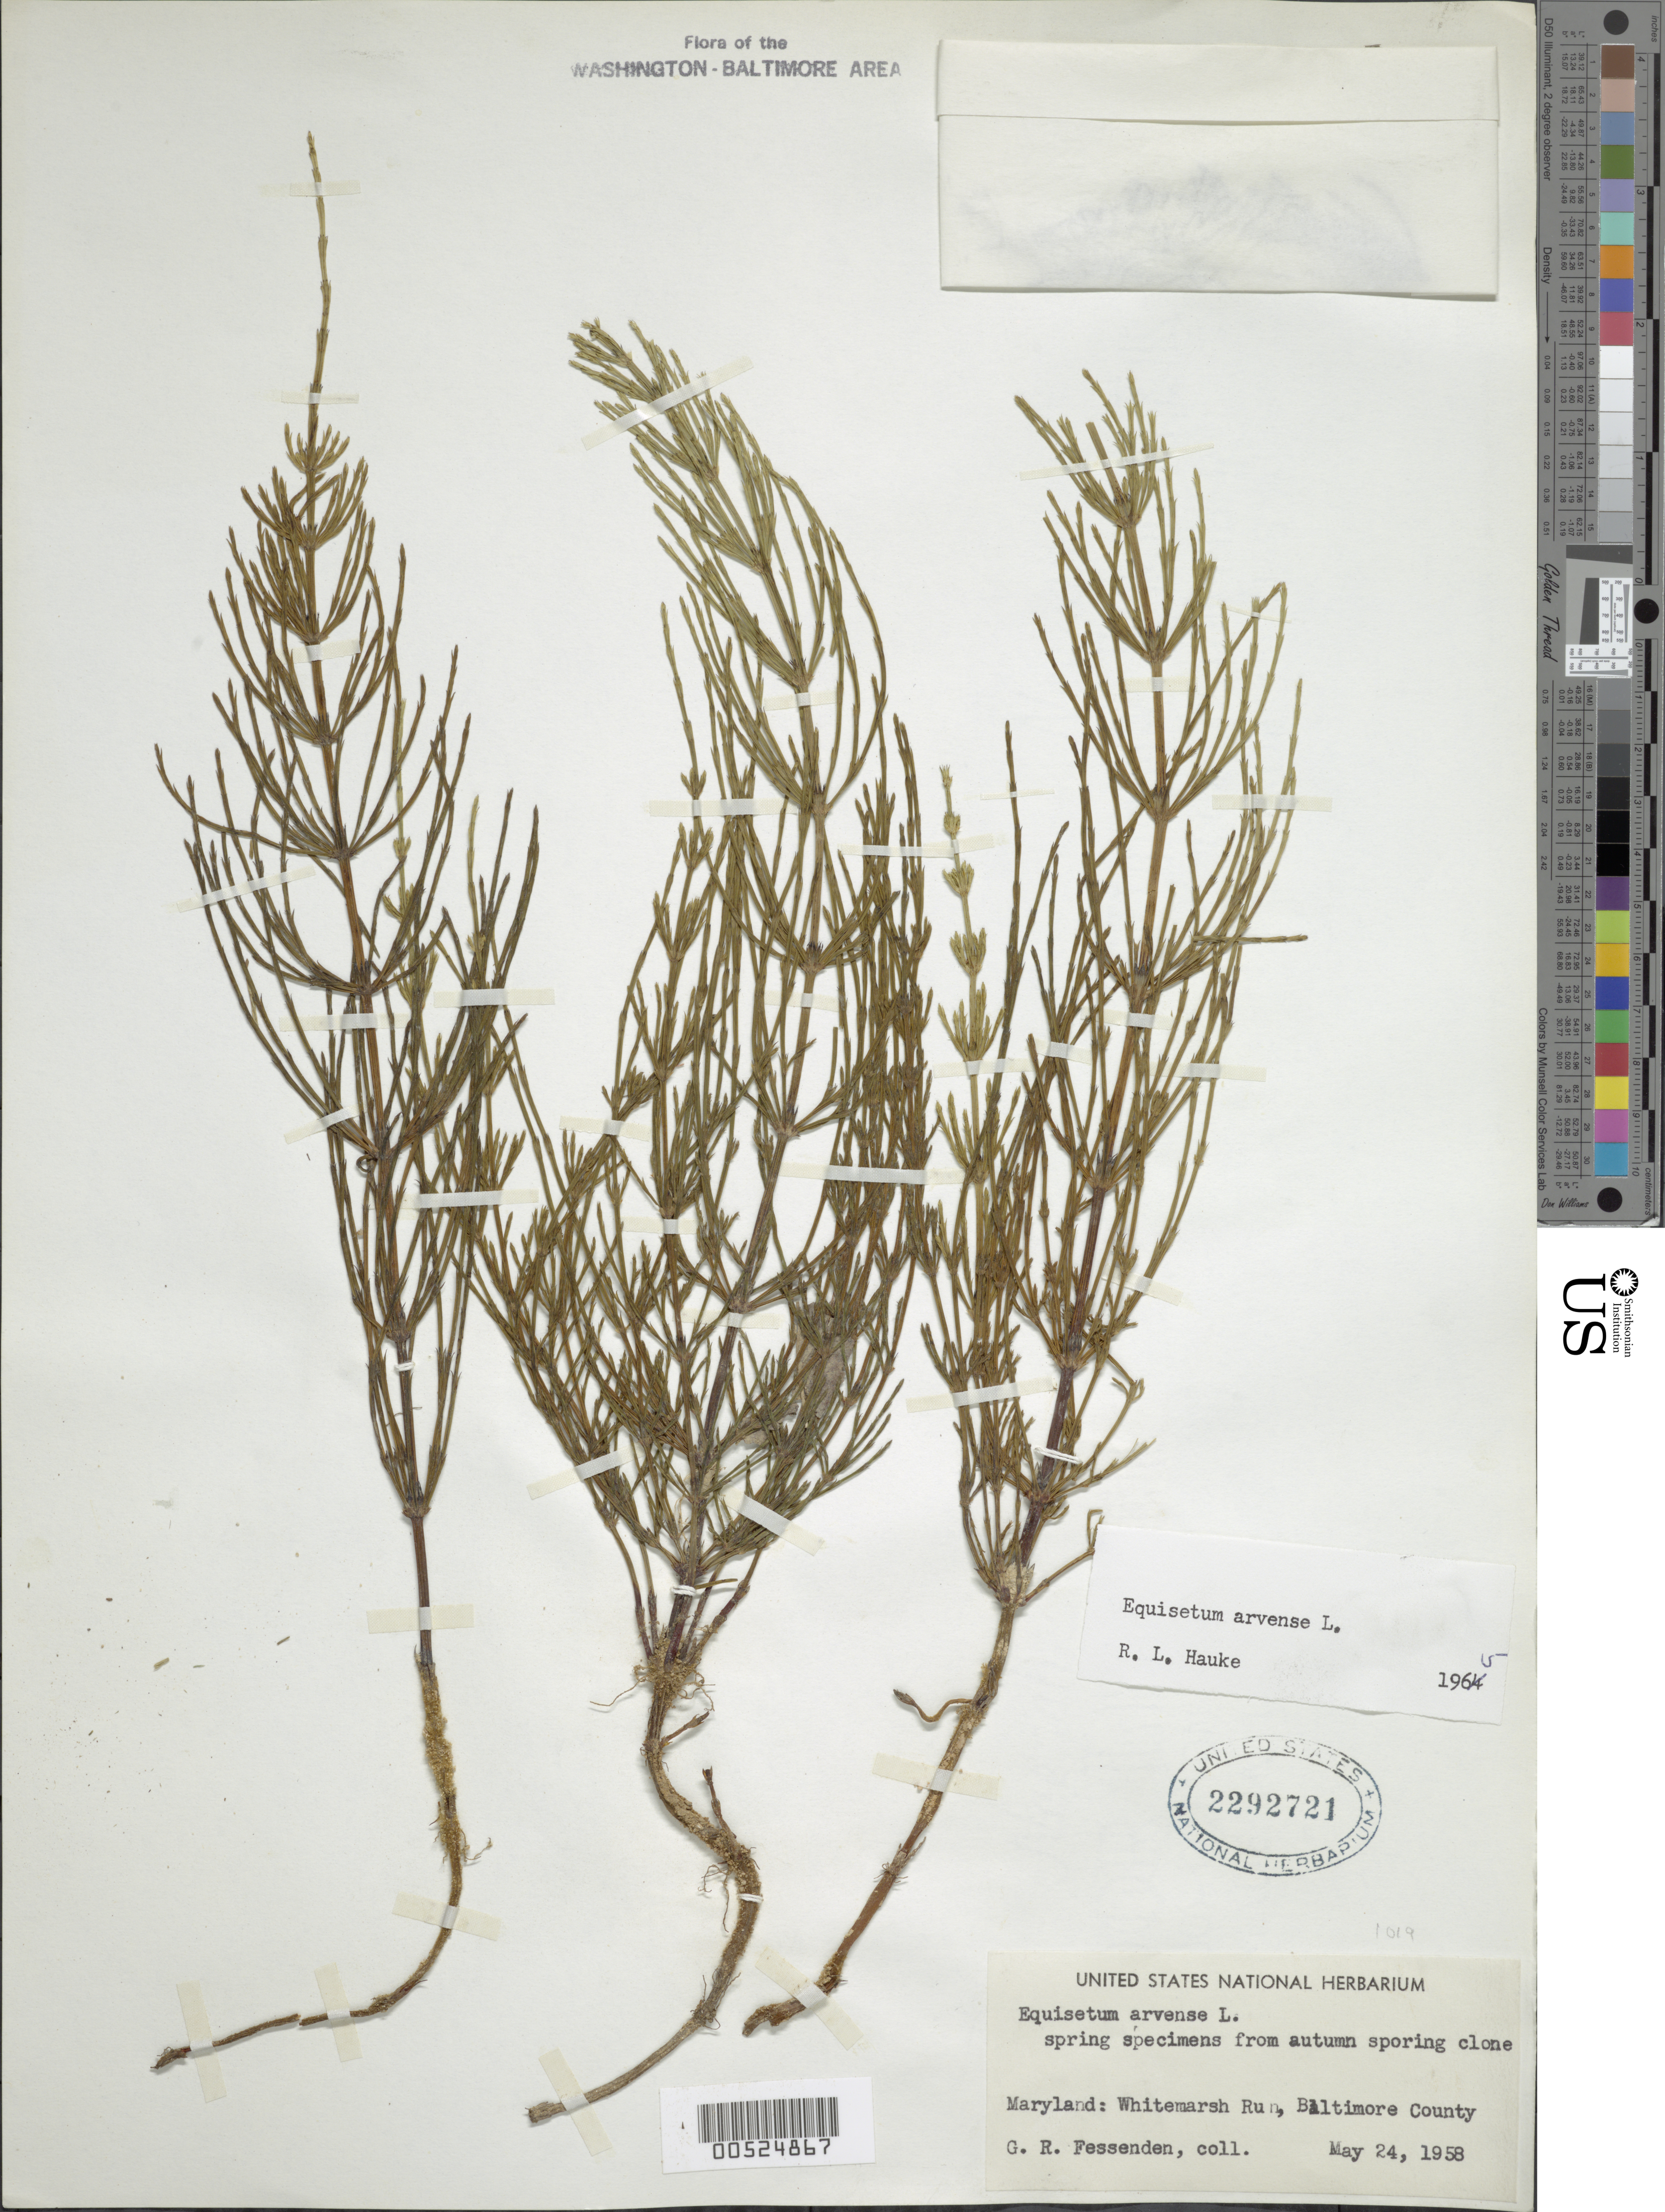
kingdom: Plantae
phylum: Tracheophyta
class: Polypodiopsida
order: Equisetales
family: Equisetaceae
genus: Equisetum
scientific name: Equisetum arvense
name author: L.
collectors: G. Fessenden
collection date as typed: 24 May 1958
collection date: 1958-05-24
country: United States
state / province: Maryland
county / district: Baltimore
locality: Whitemarsh Run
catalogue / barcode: US 2292721